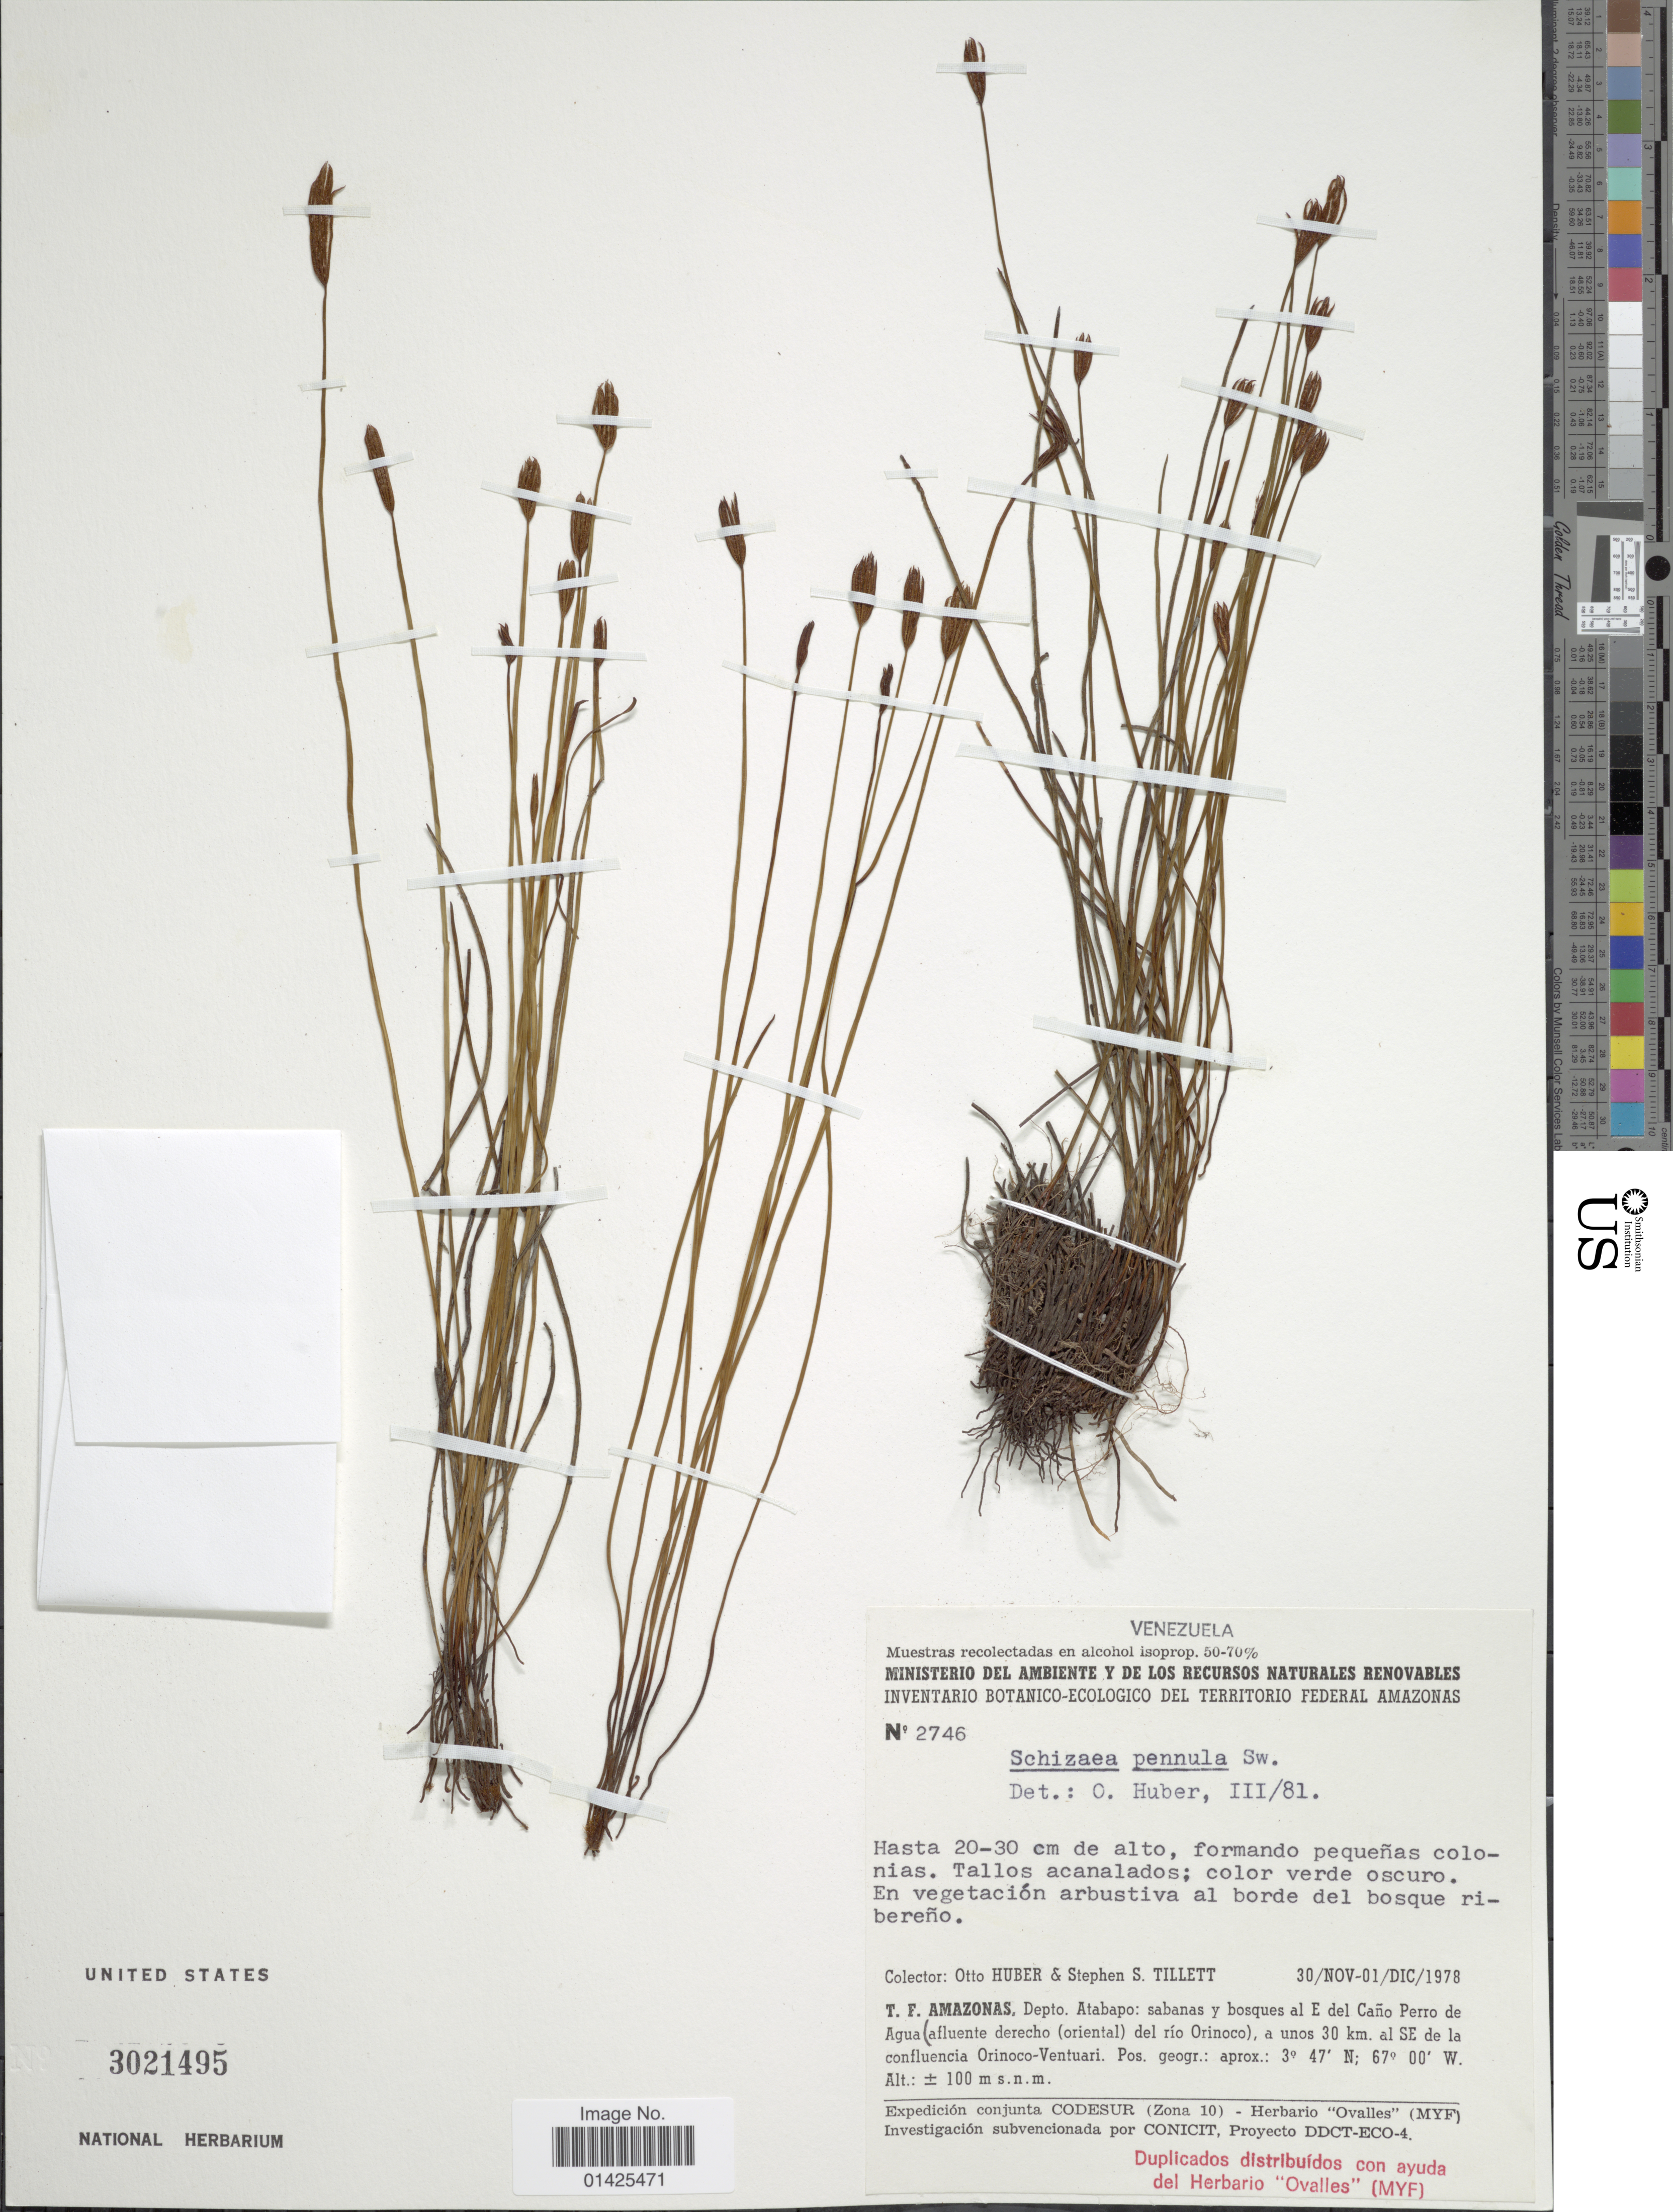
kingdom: Plantae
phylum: Tracheophyta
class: Polypodiopsida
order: Schizaeales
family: Schizaeaceae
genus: Actinostachys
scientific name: Actinostachys pennula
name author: (Sw.) Hook.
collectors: O. Huber & S. S. Tillett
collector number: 2746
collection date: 1978-11-30/1978-12-01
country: Venezuela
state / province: Amazonas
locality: T.F. Amazonas, Depto. Atabapo: sabanas y bosques al E del Cano Perro de Aqua (afluente derecho (oriental) de rio Orinoco), a unos 30 km. al SE de la confluencia Orinoco-Ventuari.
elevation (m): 100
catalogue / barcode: US 3021495